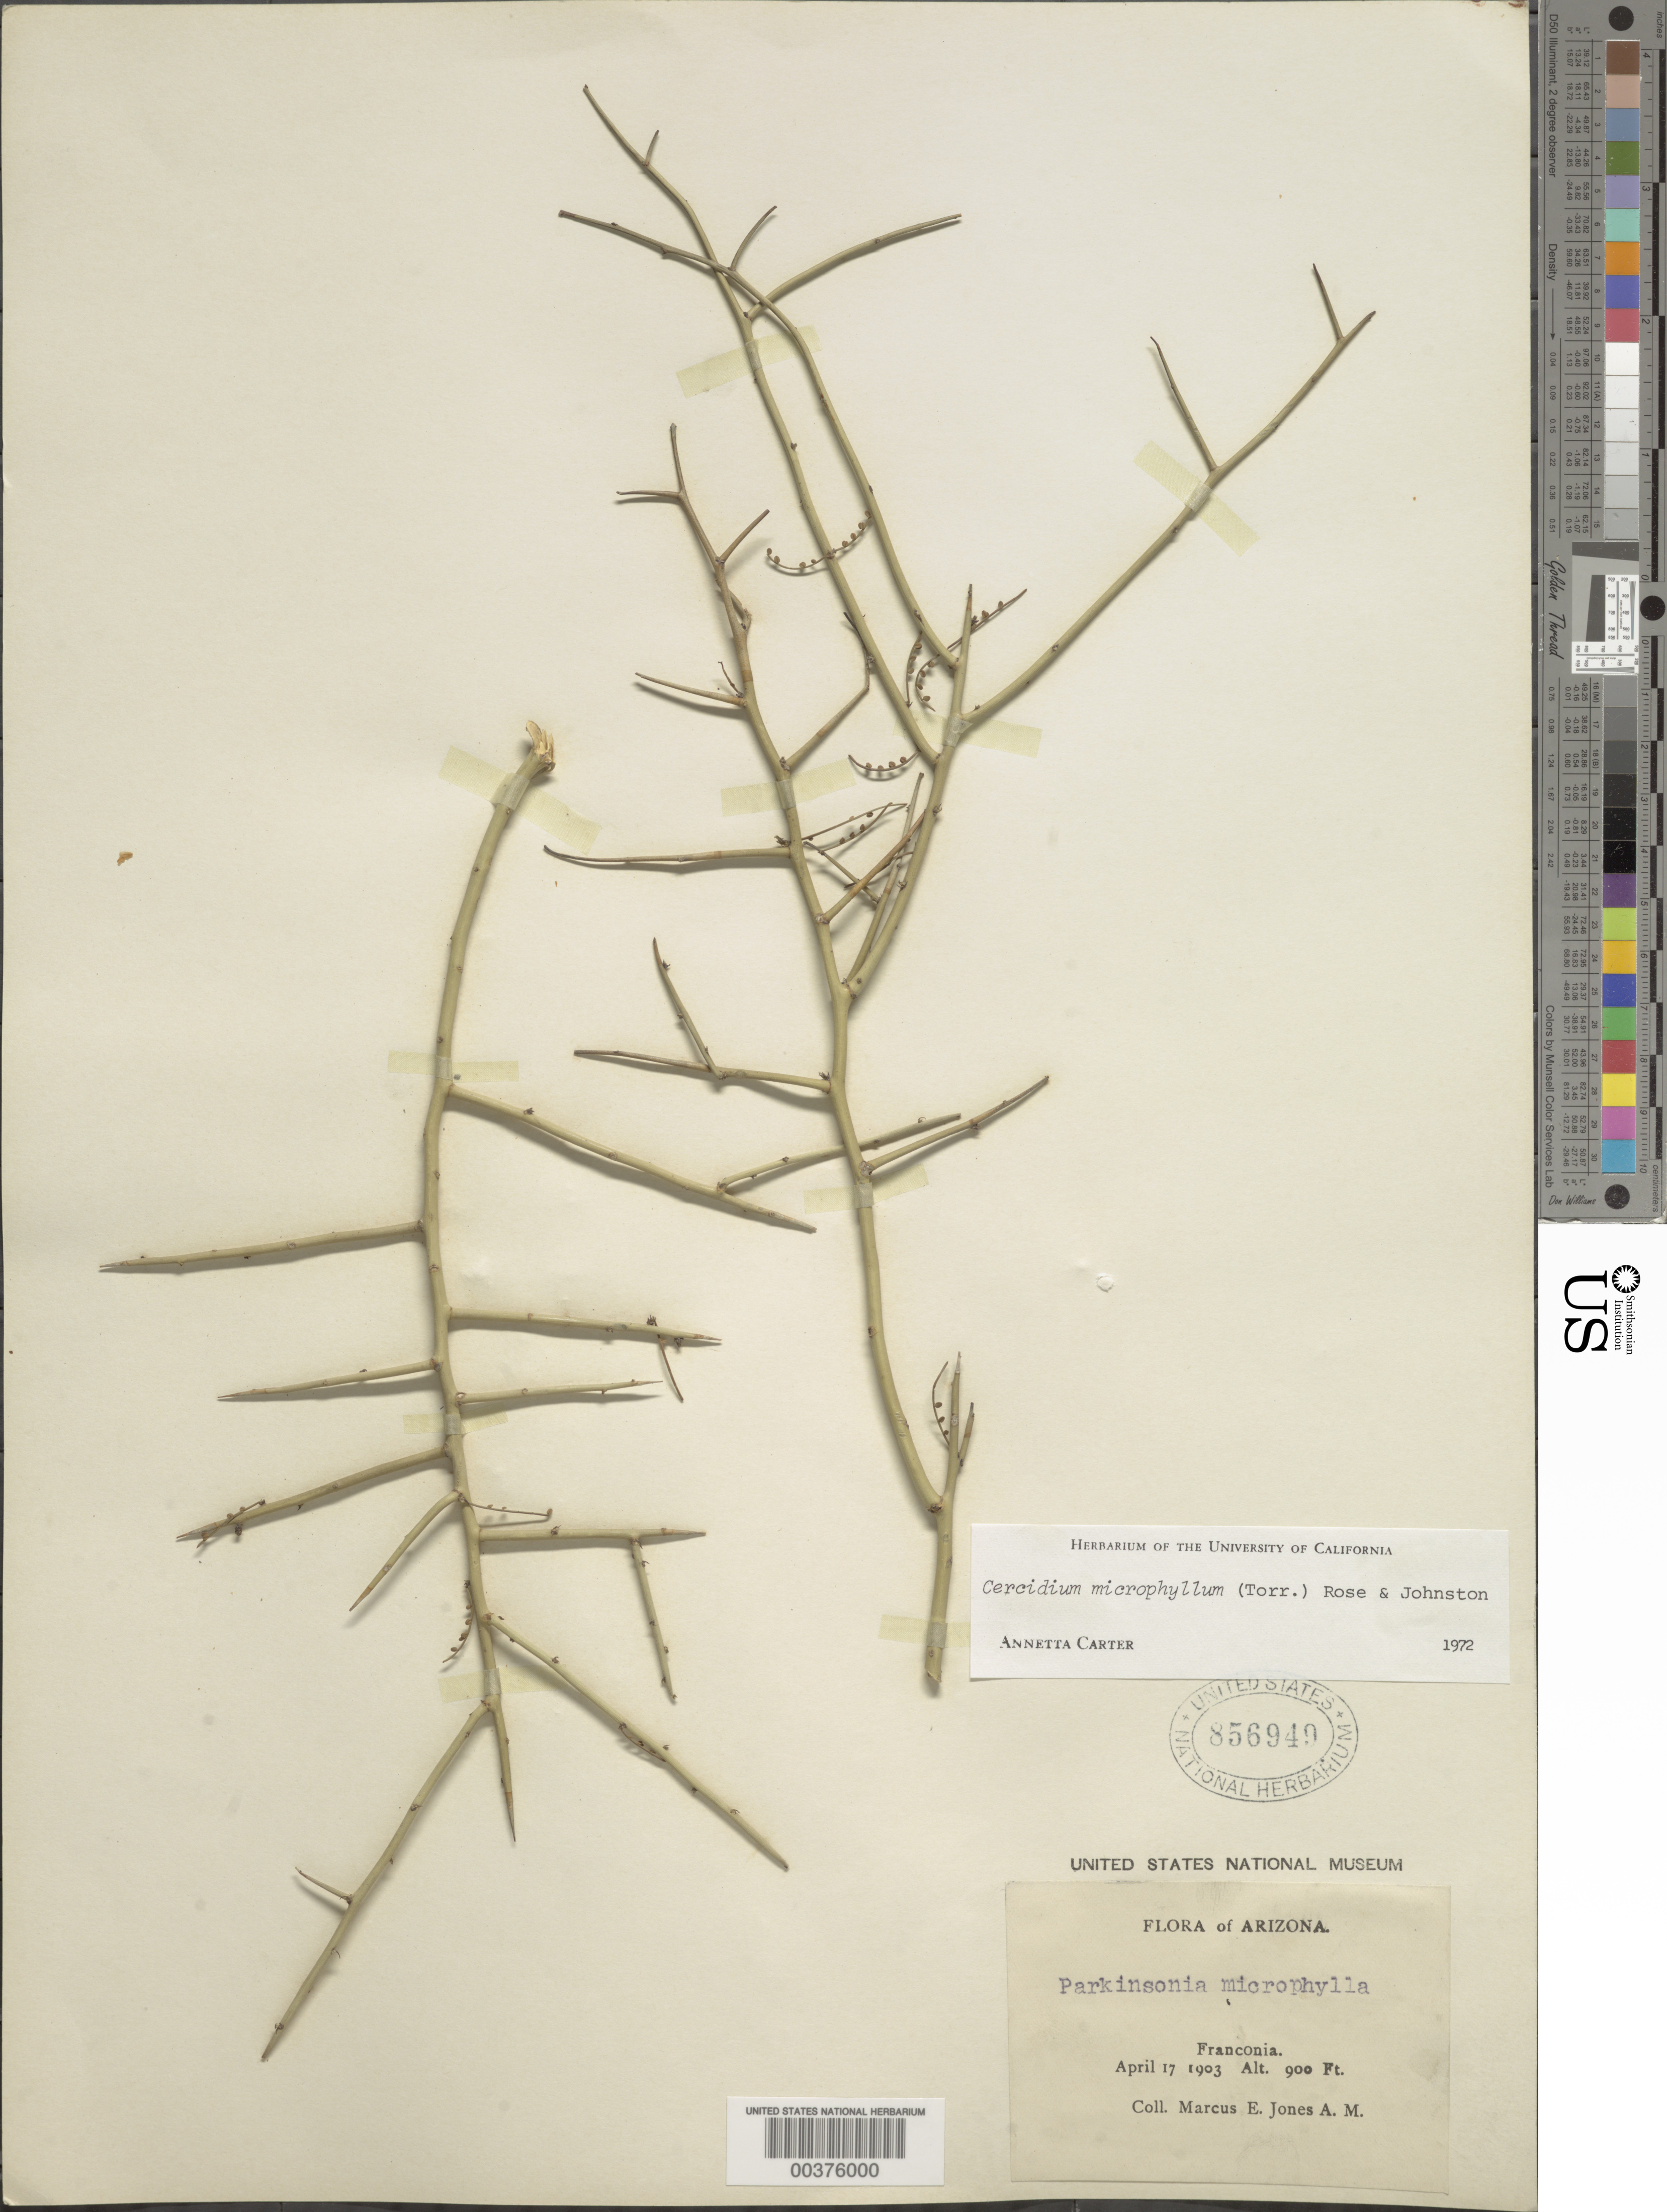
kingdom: Plantae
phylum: Tracheophyta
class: Magnoliopsida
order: Fabales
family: Fabaceae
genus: Parkinsonia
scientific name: Parkinsonia microphylla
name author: Torr.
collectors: M. E. Jones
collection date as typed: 17 Apr 1903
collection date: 1903-04-17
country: United States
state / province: Arizona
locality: Franconia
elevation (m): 274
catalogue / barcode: US 856949